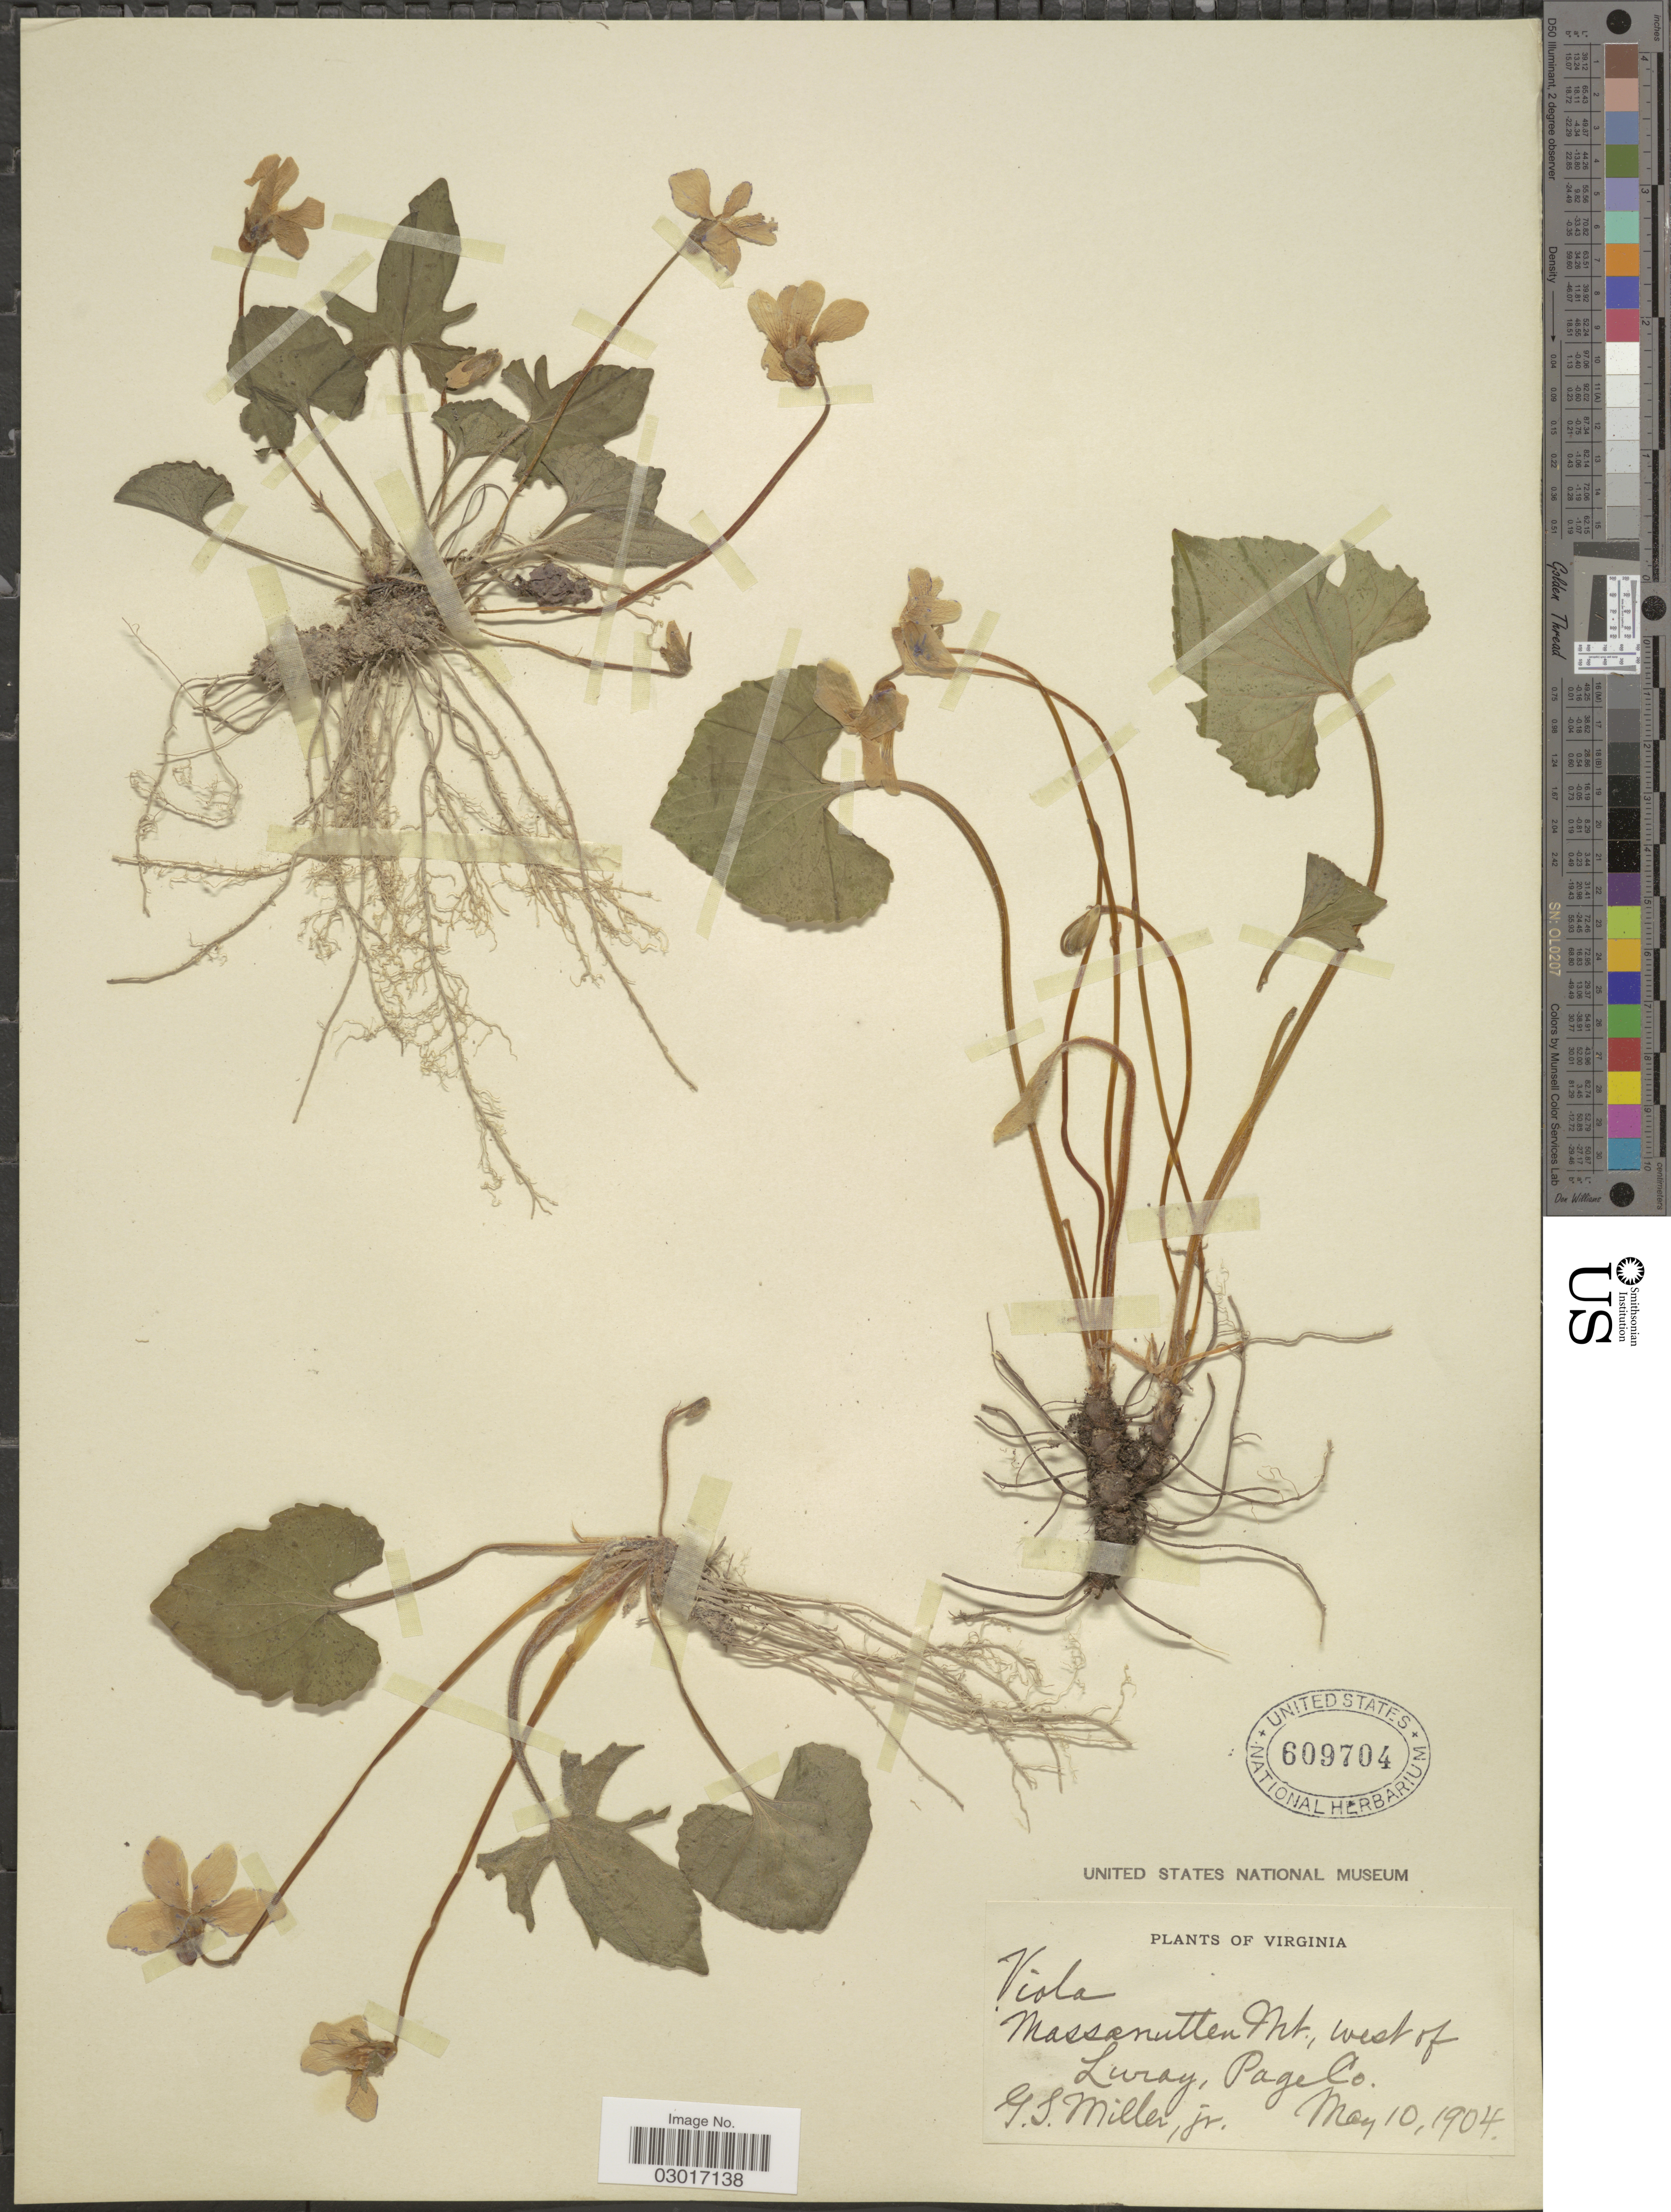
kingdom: Plantae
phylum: Tracheophyta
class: Magnoliopsida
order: Malpighiales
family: Violaceae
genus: Viola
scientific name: Viola sororia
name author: Willd.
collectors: G. S. Miller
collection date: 1904-05-10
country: United States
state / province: Virginia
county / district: Page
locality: Massanutten Mt., West of Luray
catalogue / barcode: US 609704